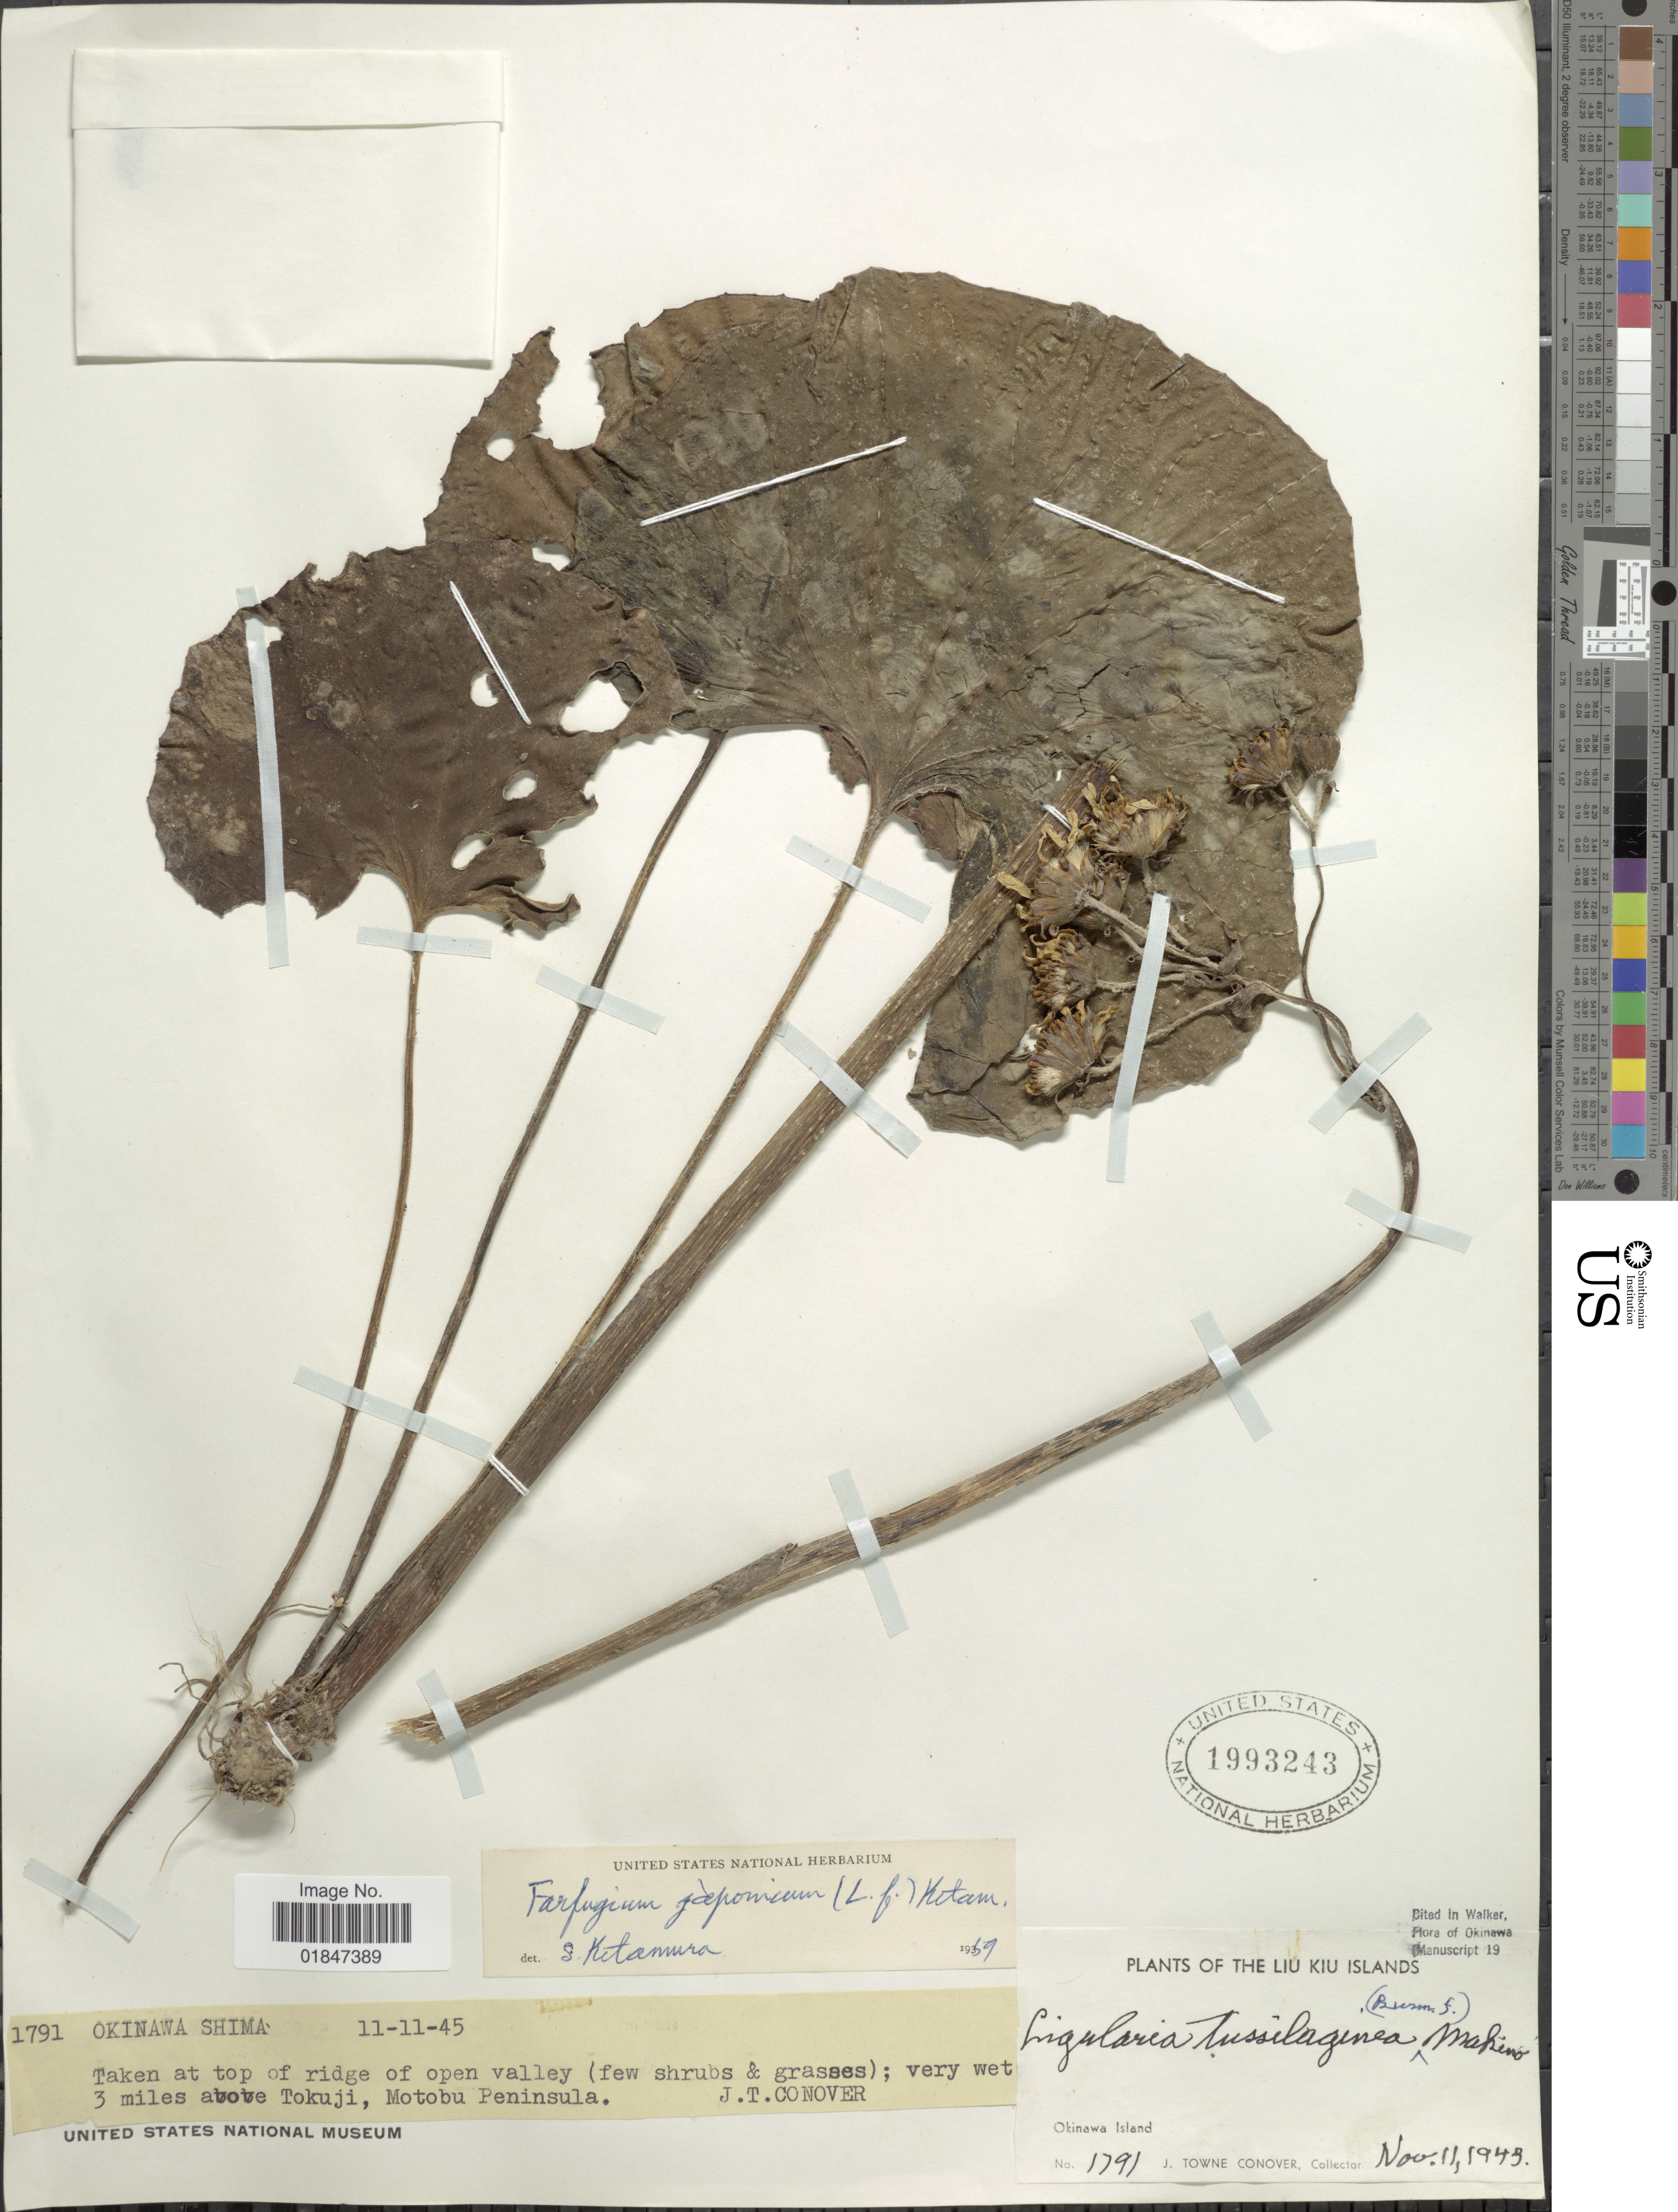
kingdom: Plantae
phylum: Tracheophyta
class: Magnoliopsida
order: Asterales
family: Asteraceae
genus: Farfugium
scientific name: Farfugium japonicum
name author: (L.) Kitam.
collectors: J. T. Conover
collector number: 1791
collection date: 1943-11-11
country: Japan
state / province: Okinawa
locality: Liu Kiu Islands, Okinawa Island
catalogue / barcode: US 1993243